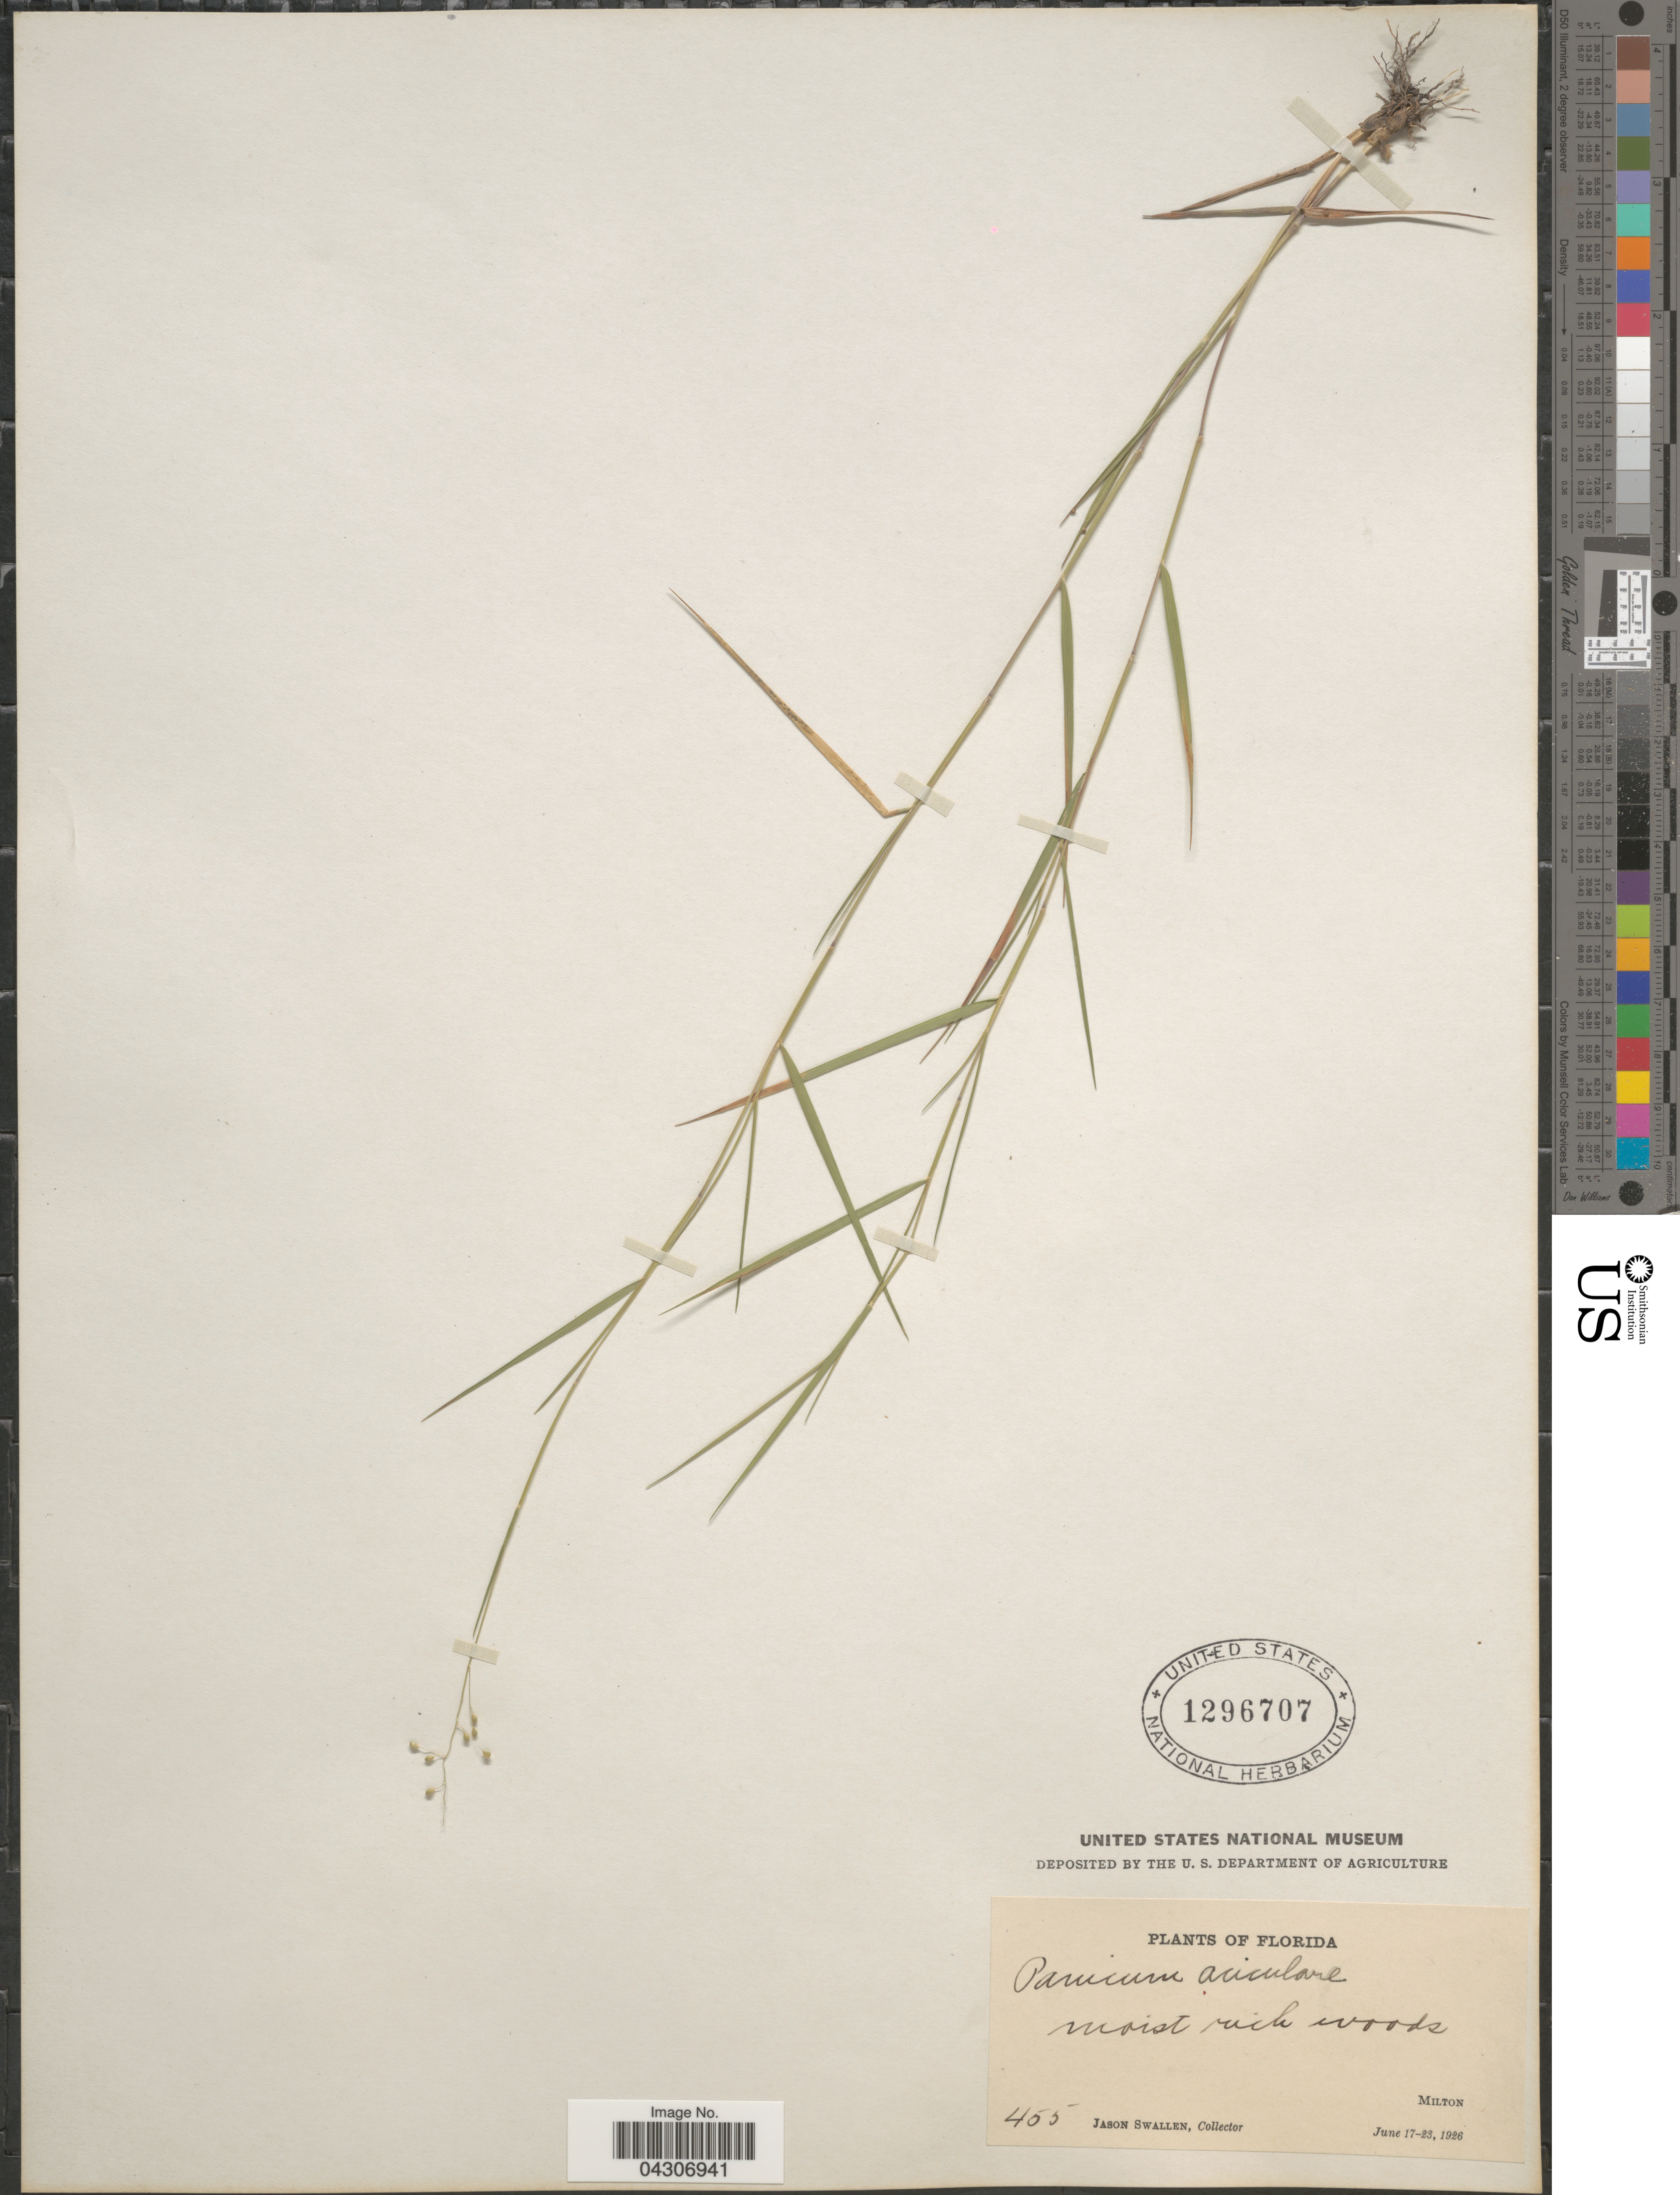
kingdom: Plantae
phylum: Tracheophyta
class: Liliopsida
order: Poales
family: Poaceae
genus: Dichanthelium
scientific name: Dichanthelium aciculare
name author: (Desv. ex Poir.) Gould & C.A. Clark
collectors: J. R. Swallen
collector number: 455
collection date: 1926-06-17/1926-06-23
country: United States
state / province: Florida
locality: Milton.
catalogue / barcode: US 1296707